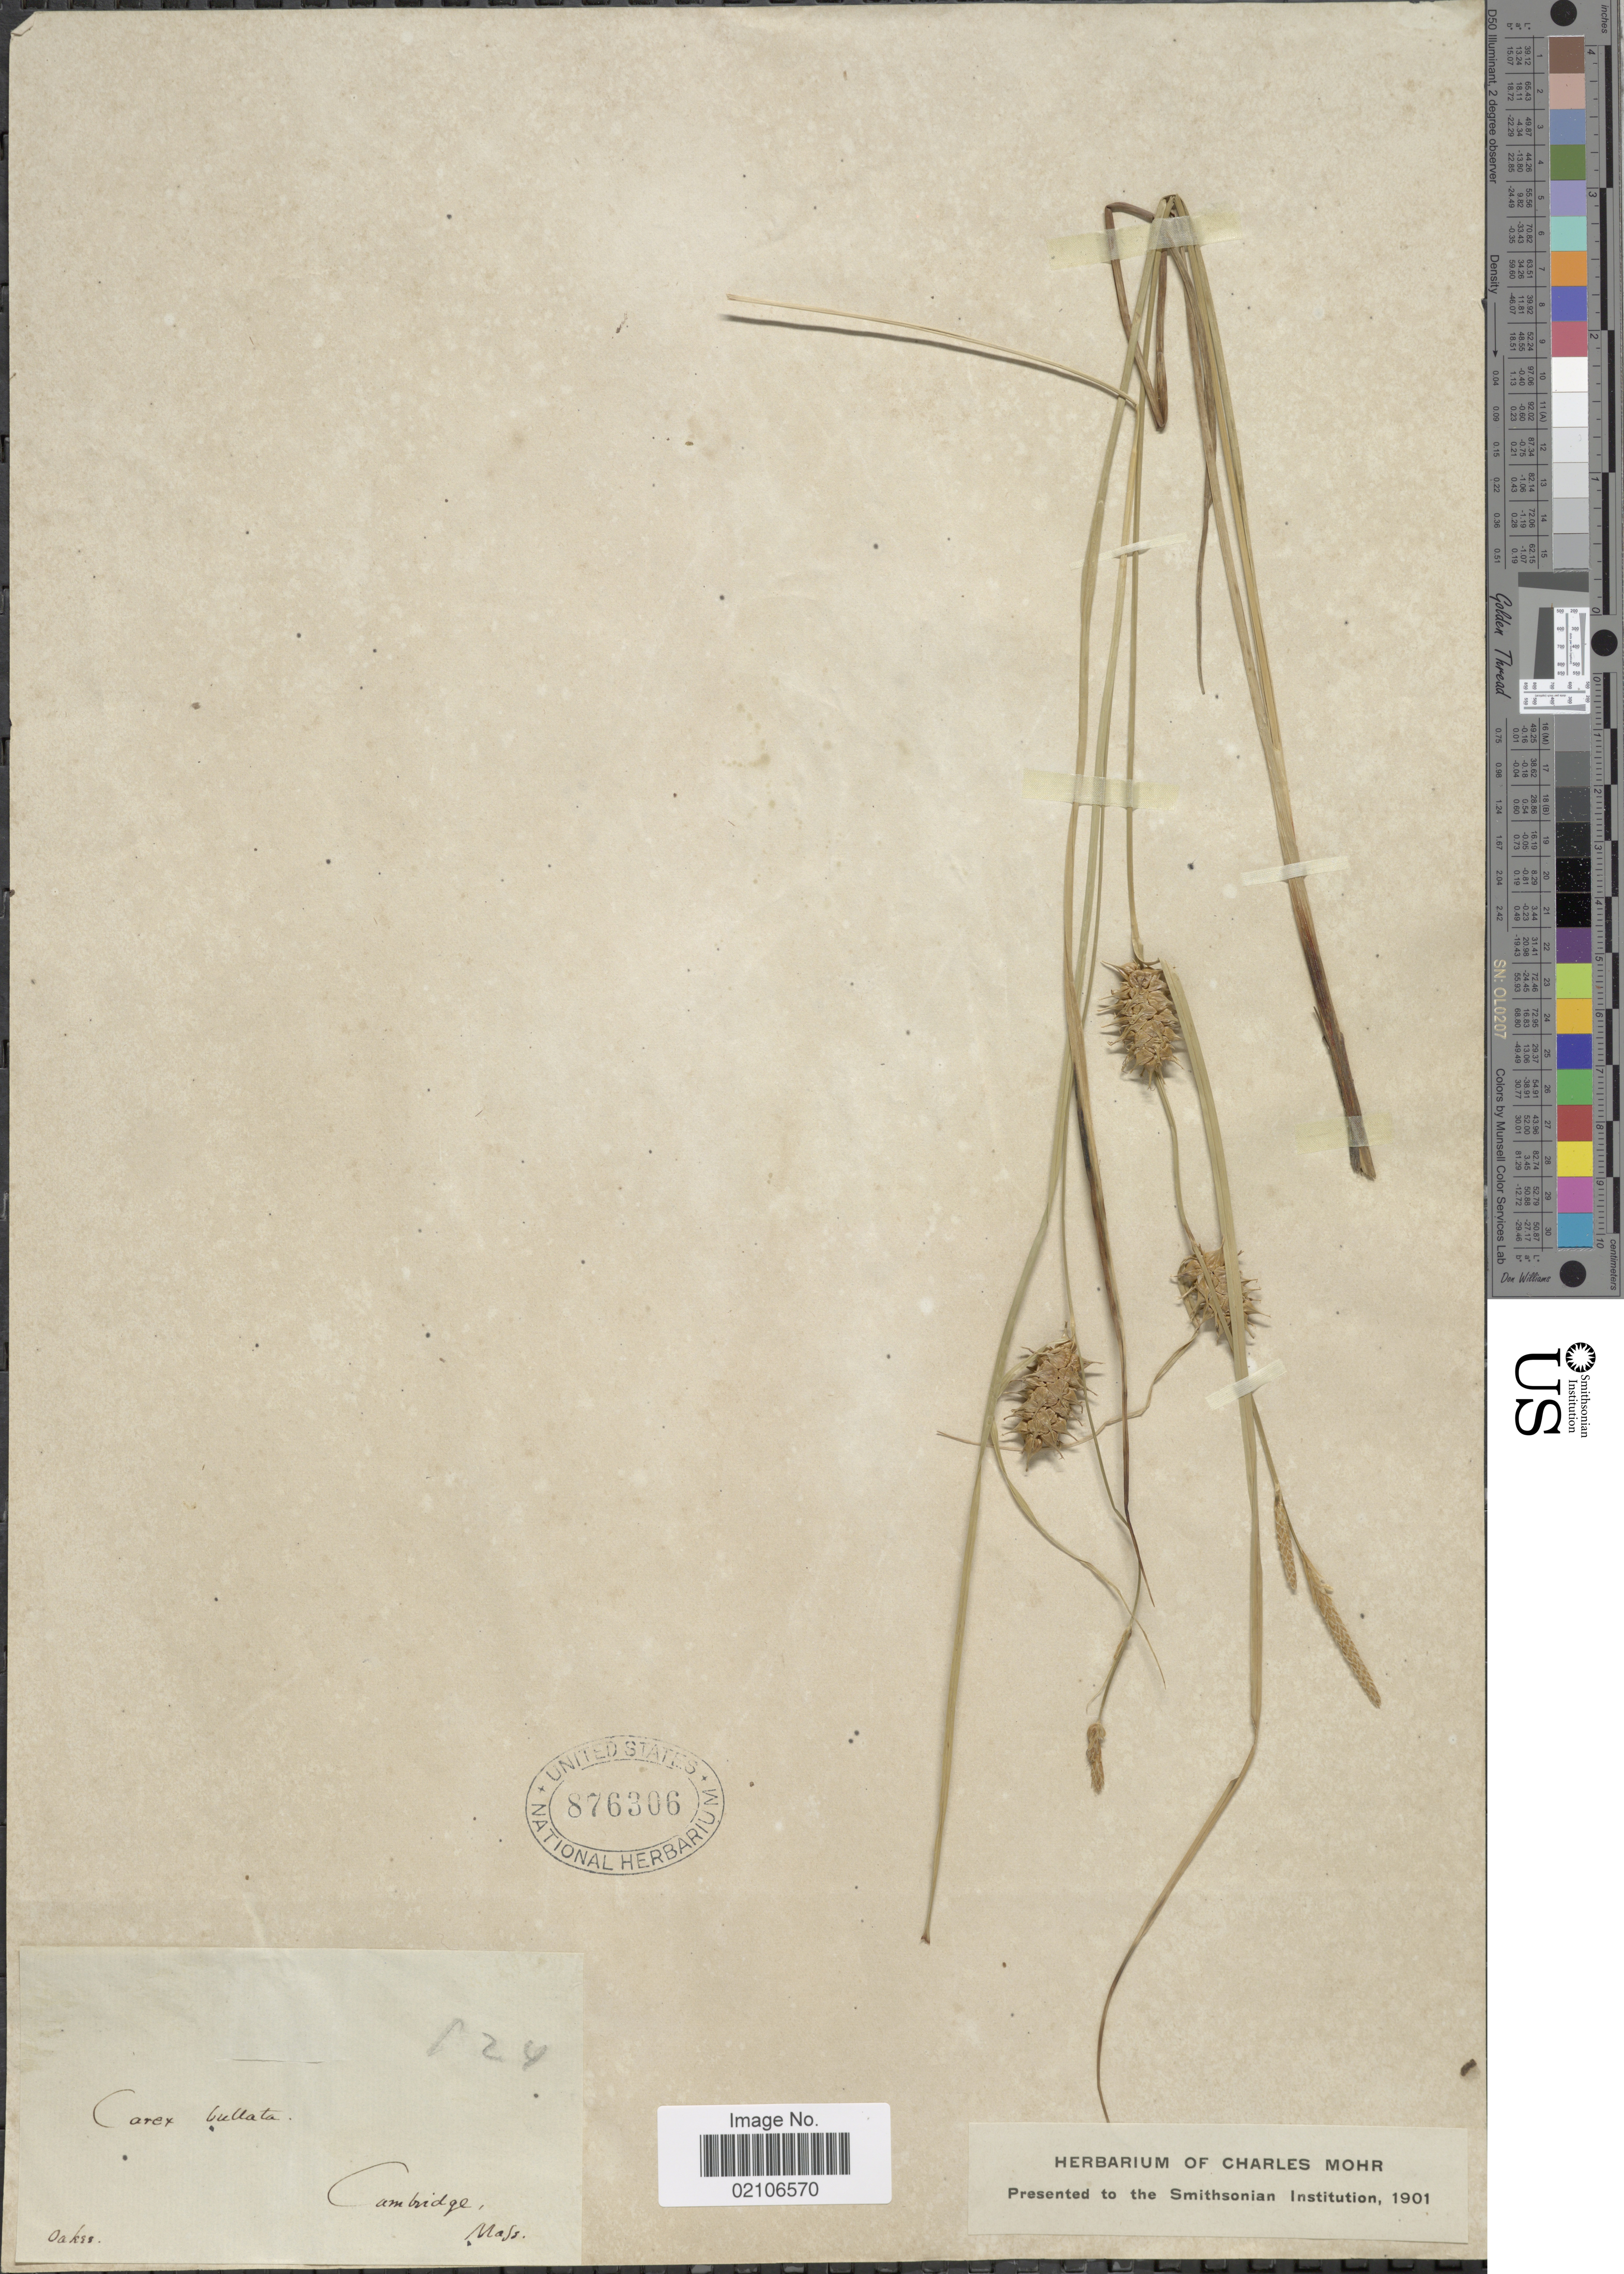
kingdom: Plantae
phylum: Tracheophyta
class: Liliopsida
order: Poales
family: Cyperaceae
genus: Carex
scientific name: Carex bullata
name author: Schkuhr ex Willd.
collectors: -. Oakes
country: United States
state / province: Massachusetts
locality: Cambridge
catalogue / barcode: US 876306